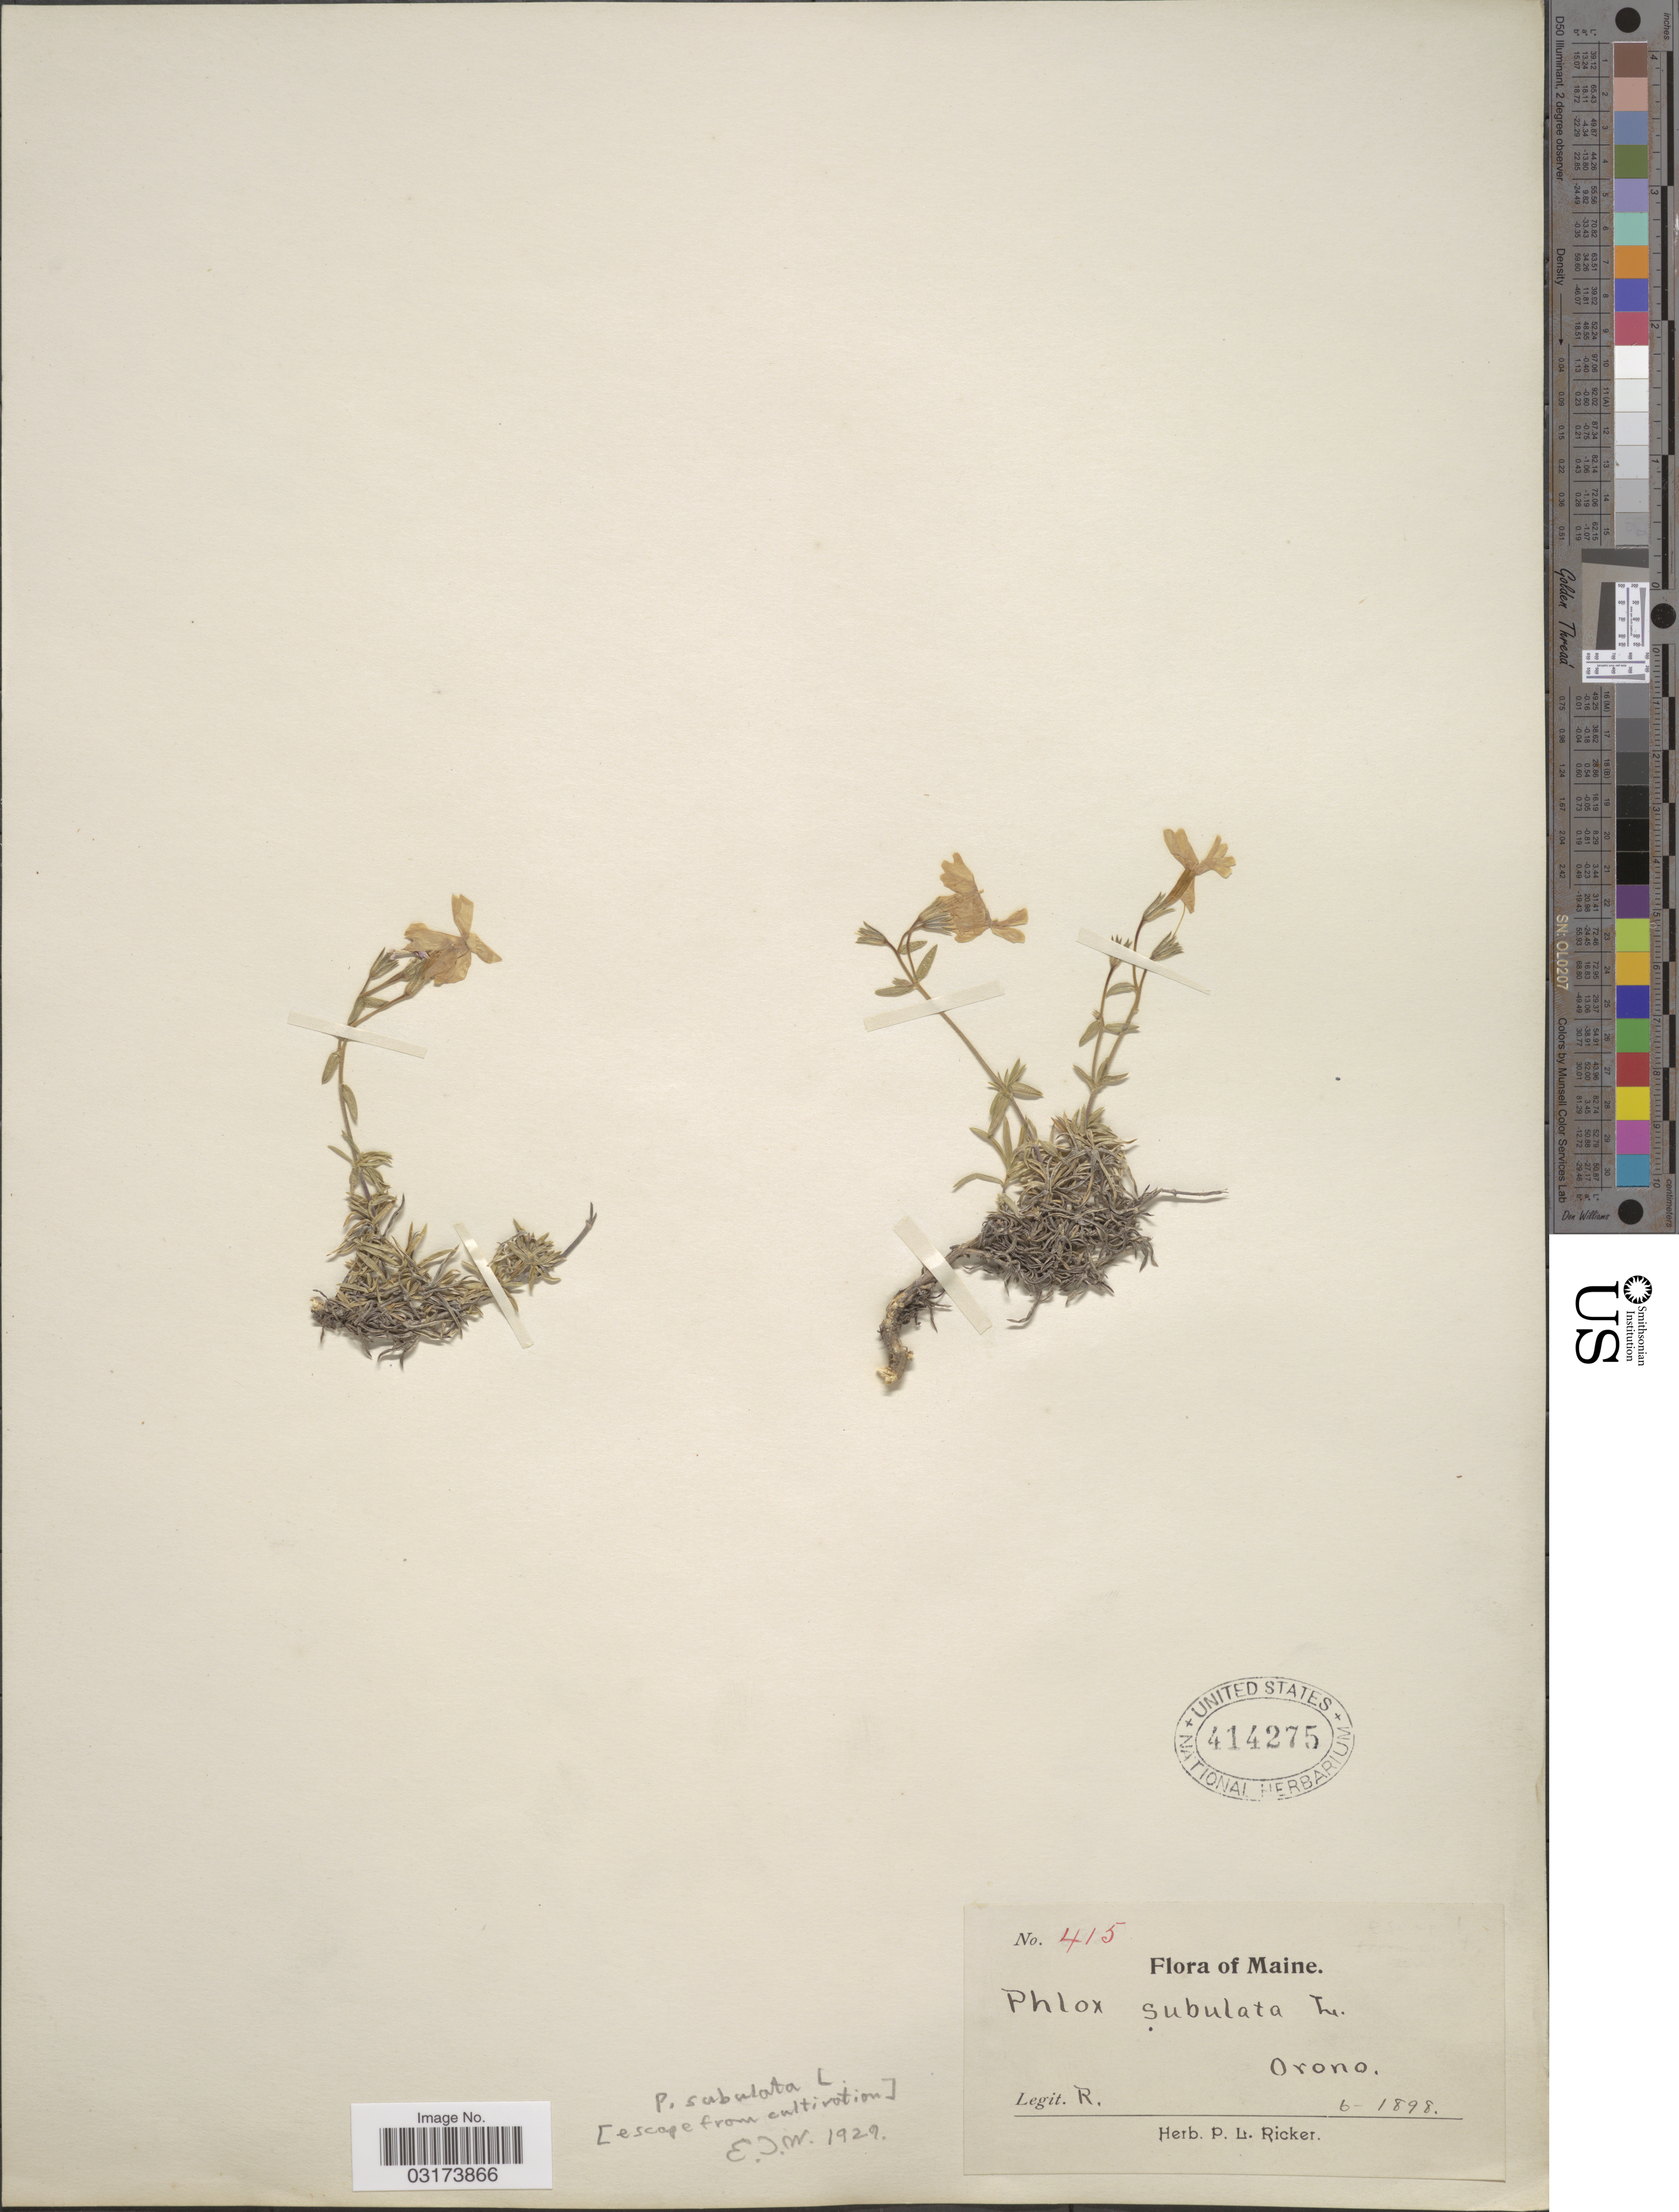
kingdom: Plantae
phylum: Tracheophyta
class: Magnoliopsida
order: Ericales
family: Polemoniaceae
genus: Phlox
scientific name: Phlox subulata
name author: L.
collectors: P. Ricker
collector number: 415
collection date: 1898-06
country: United States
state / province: Maine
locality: Orono.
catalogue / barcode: US 414275